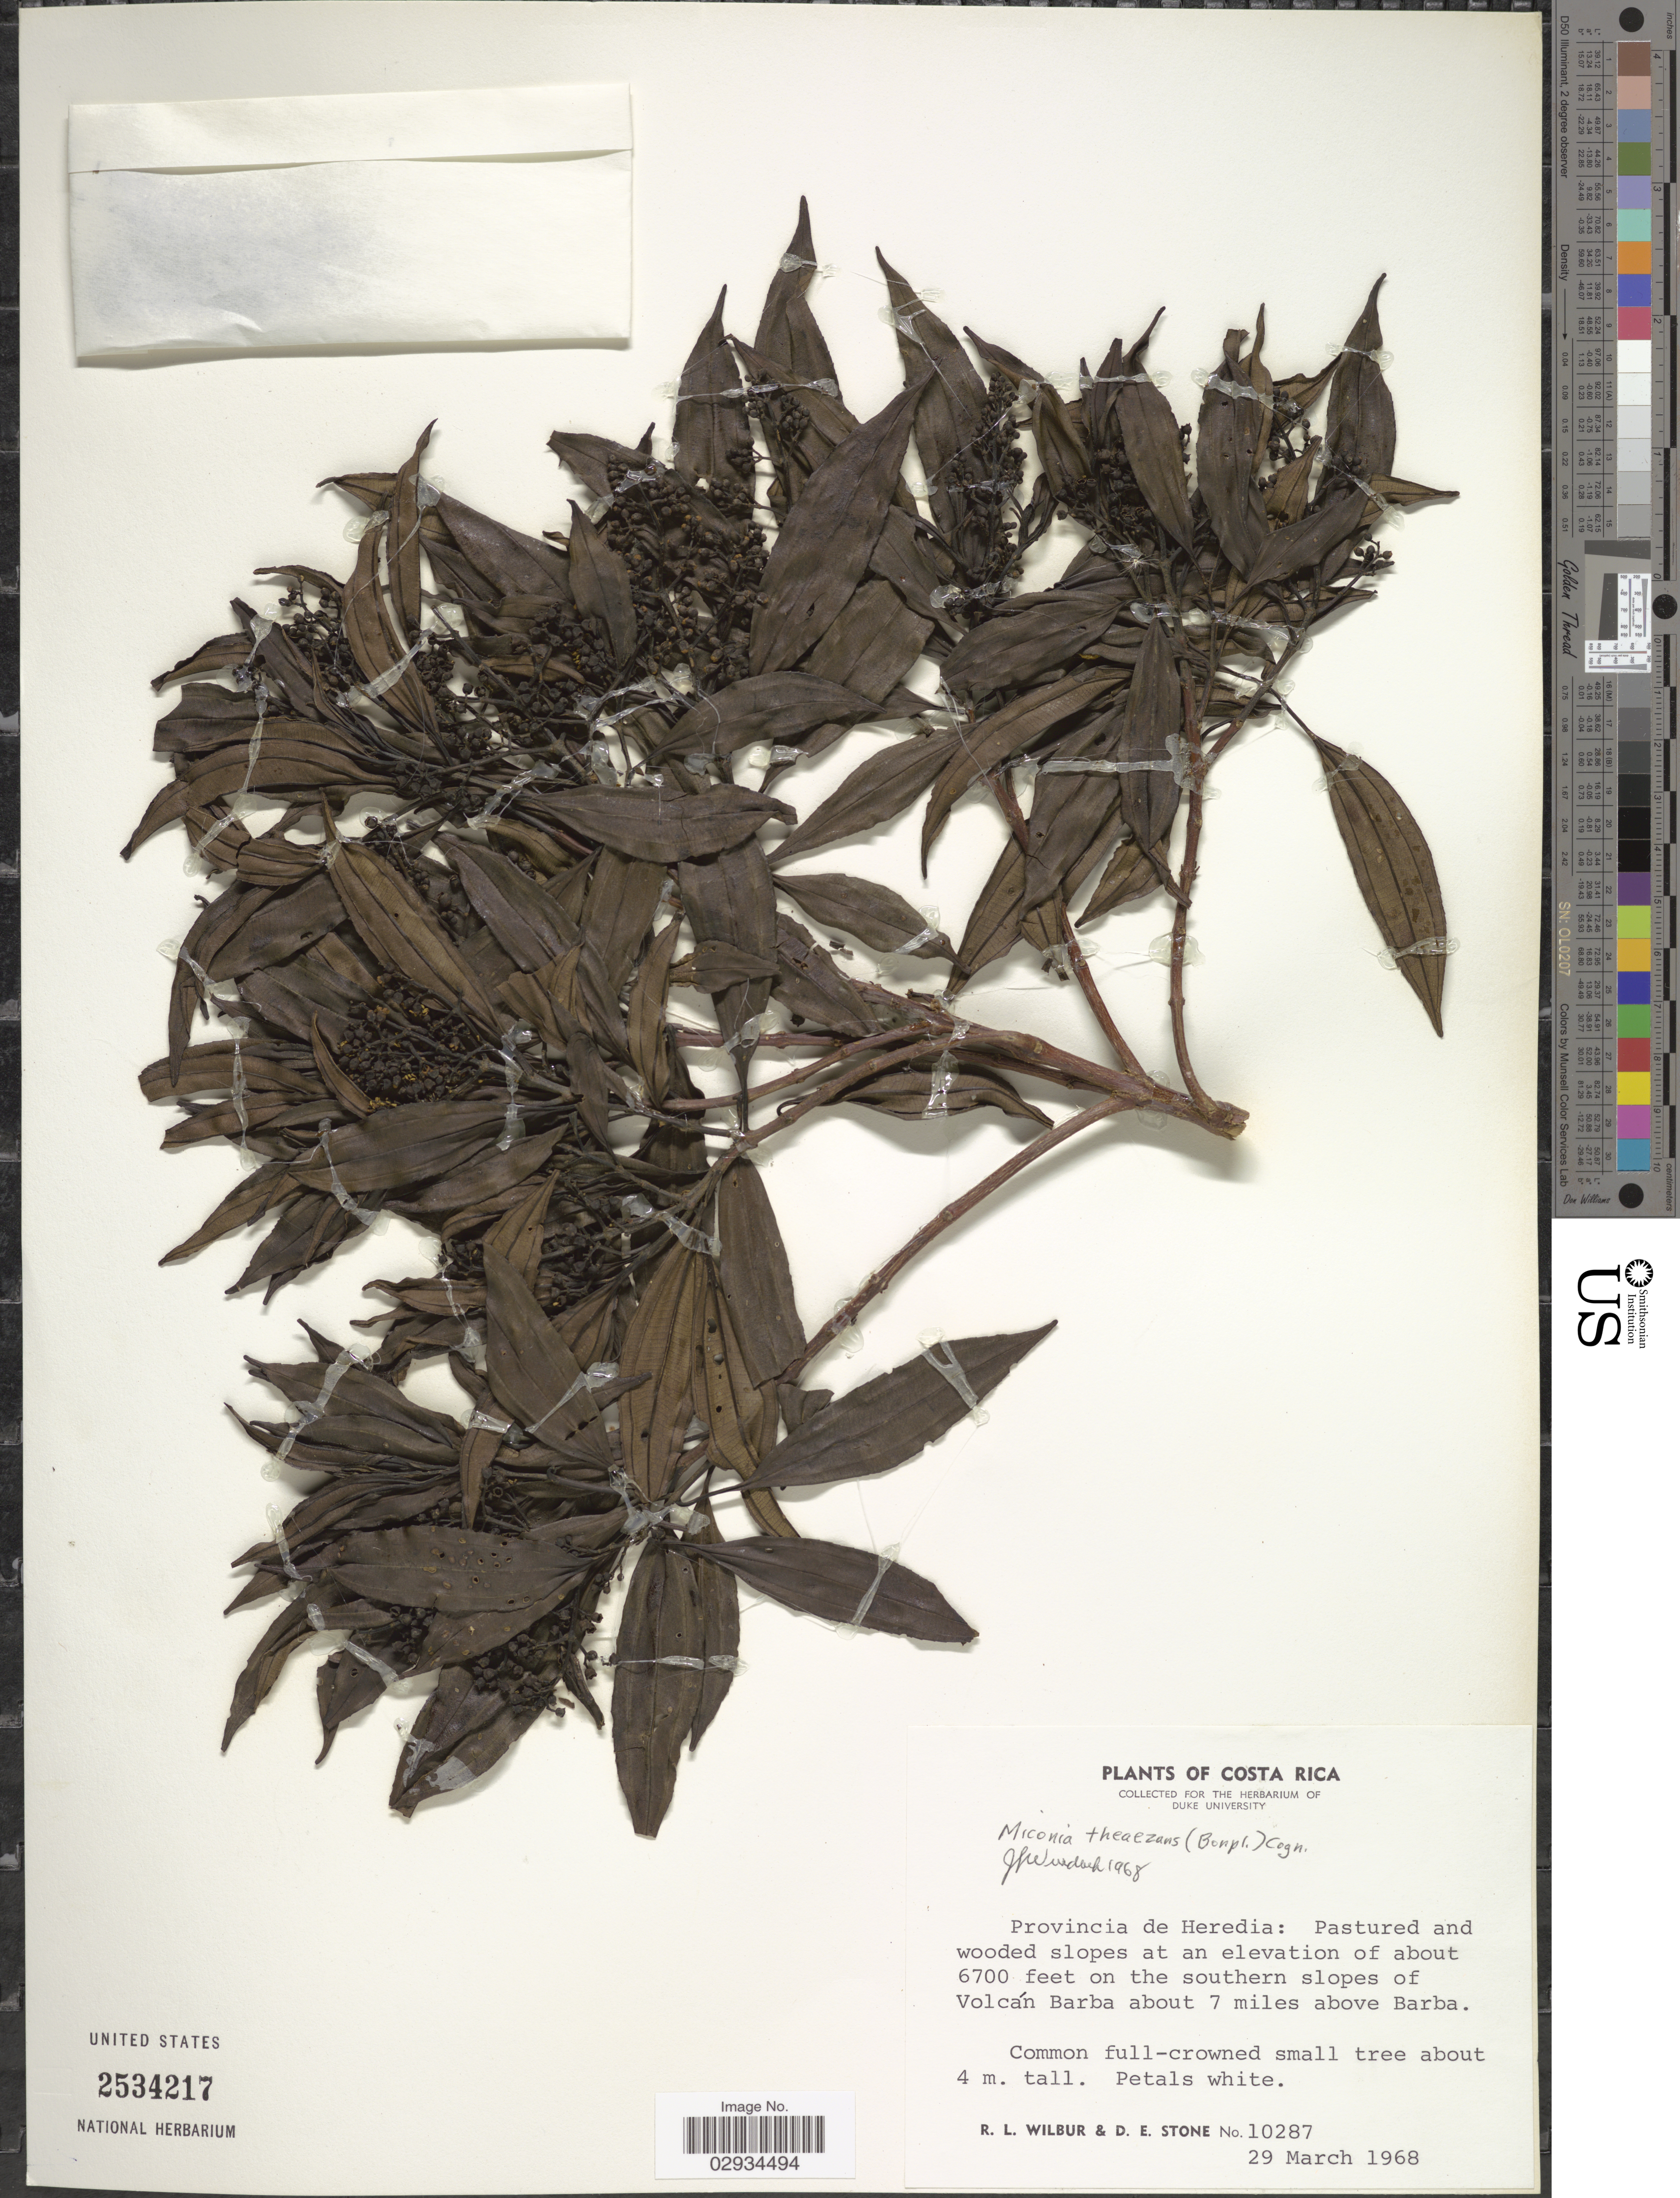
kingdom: Plantae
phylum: Tracheophyta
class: Magnoliopsida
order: Myrtales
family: Melastomataceae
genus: Miconia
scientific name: Miconia theizans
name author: (Bonpl.) Cogn.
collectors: R. L. Wilbur & D. E. Stone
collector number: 10287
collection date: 1968-03-29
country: Costa Rica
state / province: Heredia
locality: Pastured and wooded slopes on the southern slopes of Volcán Barba about 7 miles above Barba.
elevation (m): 2042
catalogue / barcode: US 2534217